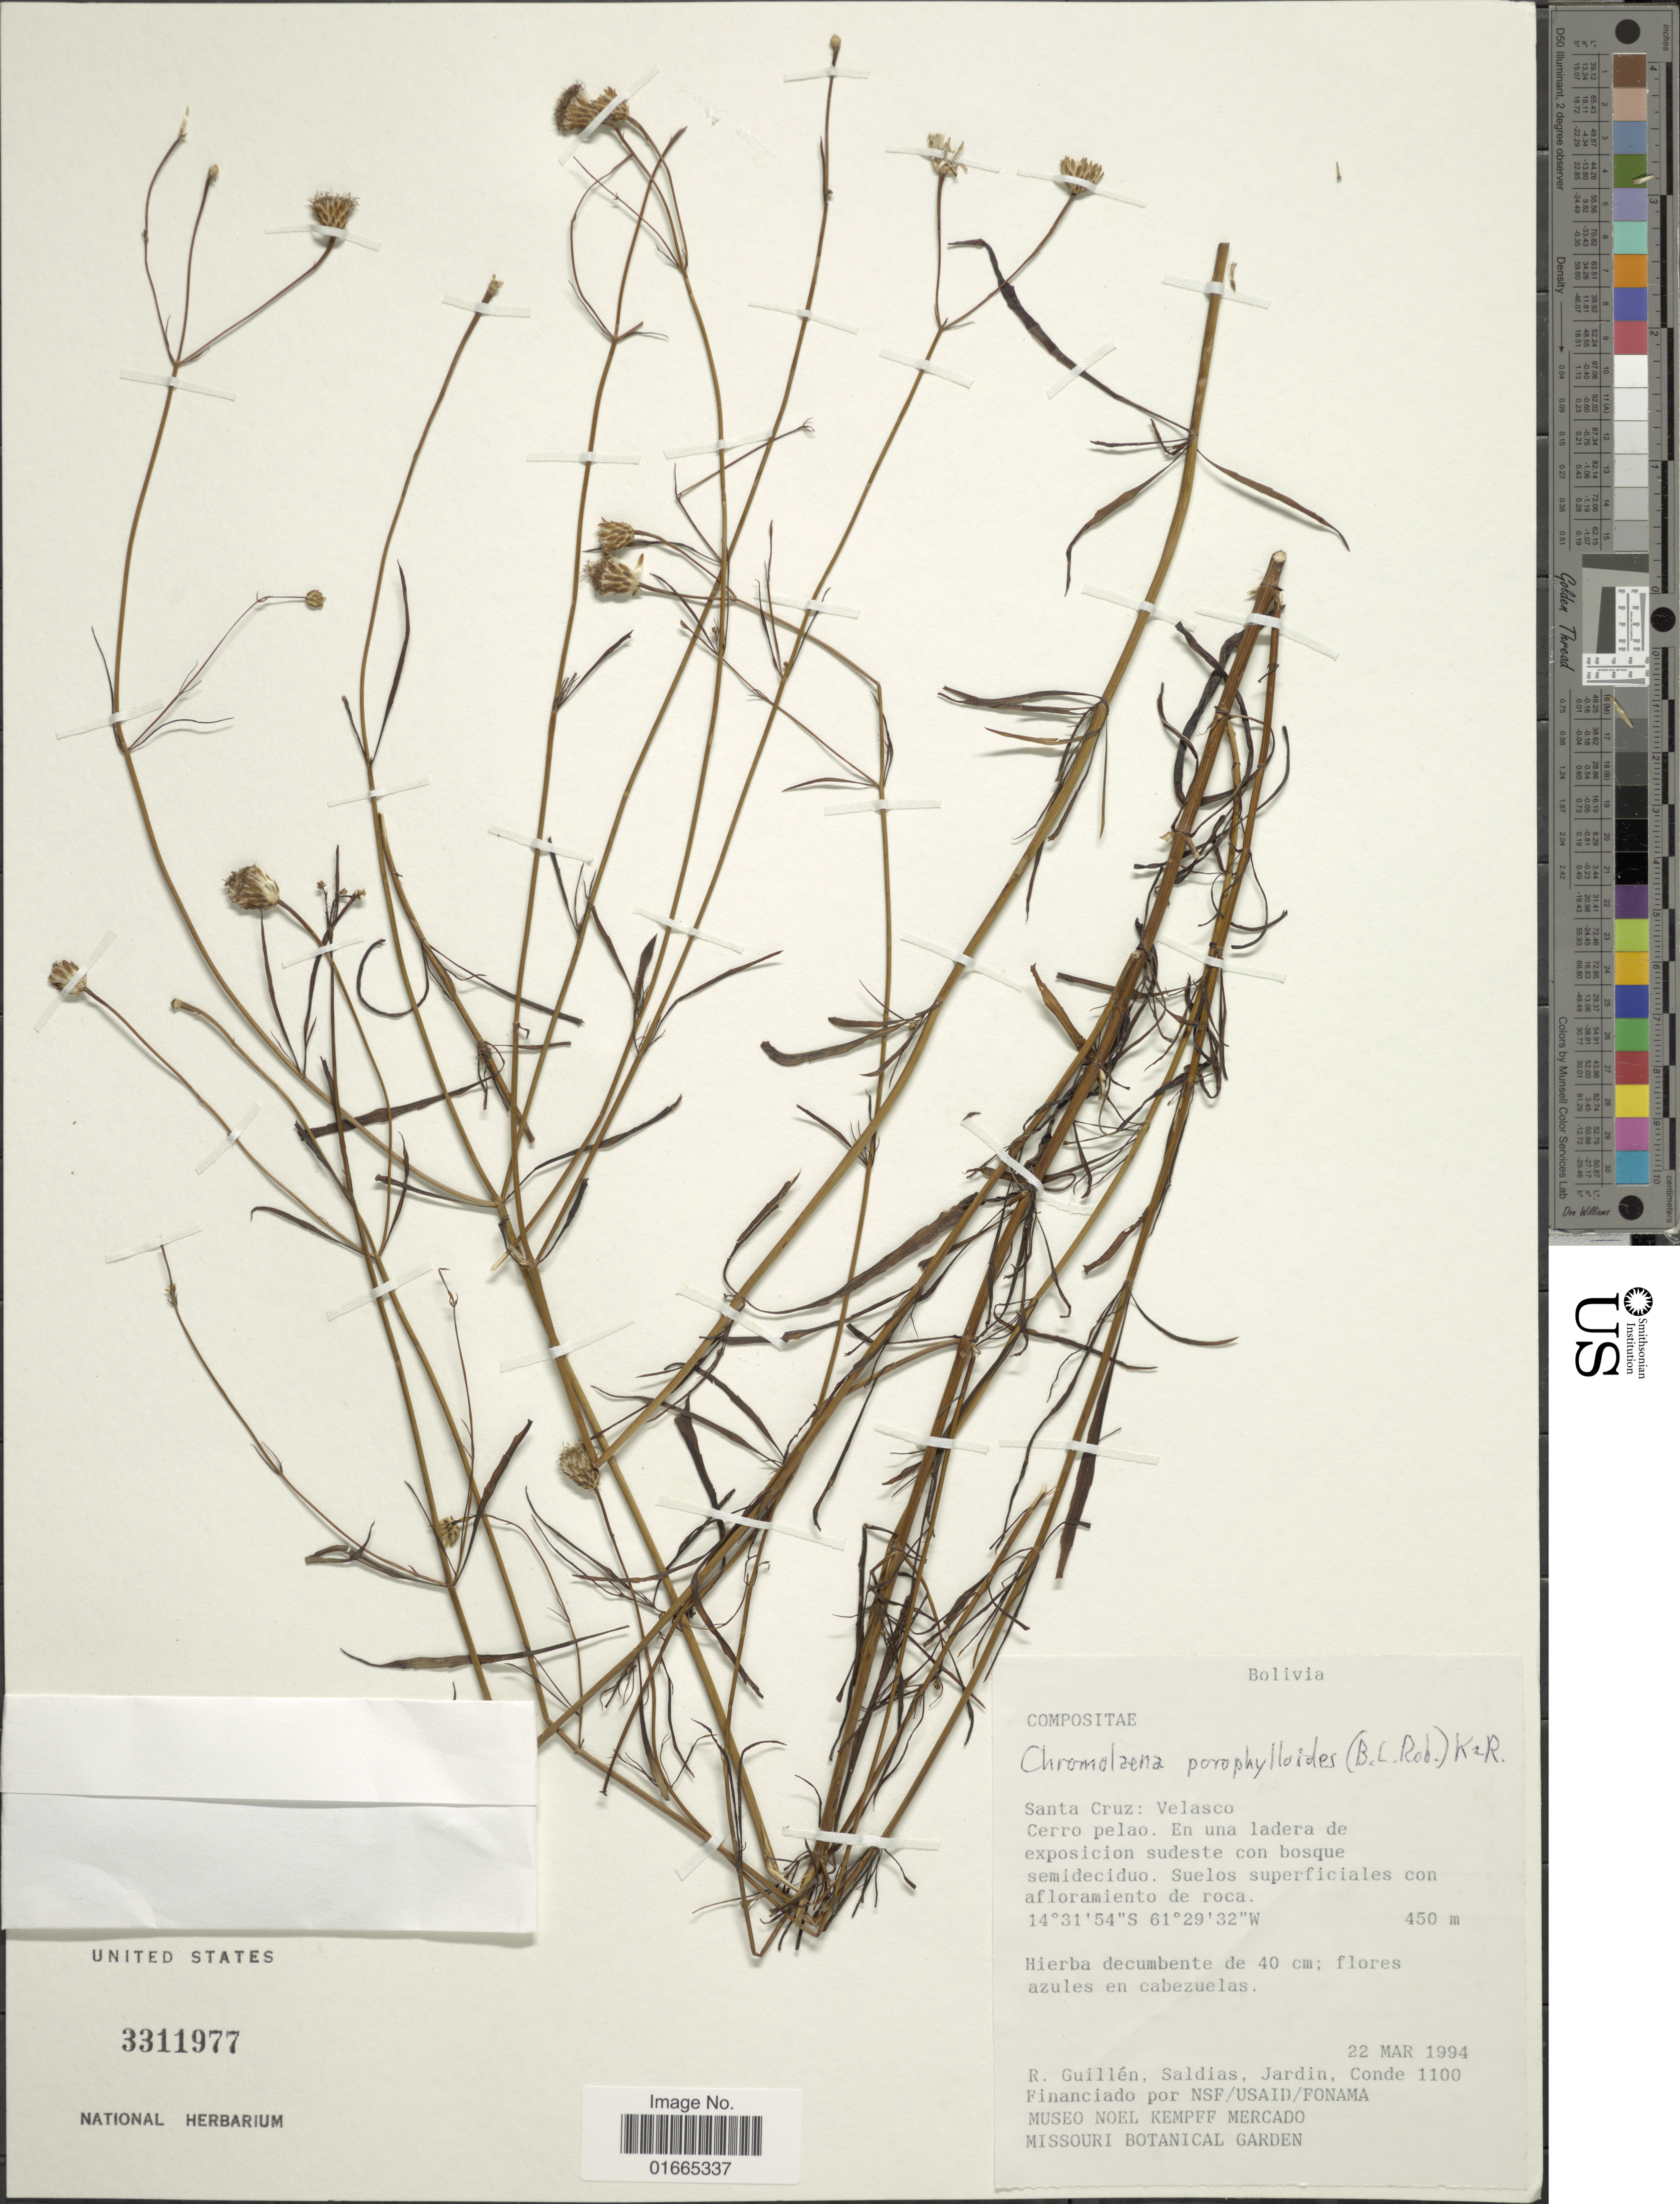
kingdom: Plantae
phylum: Tracheophyta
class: Magnoliopsida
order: Asterales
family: Asteraceae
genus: Praxelis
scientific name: Praxelis chiquitensis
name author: (B.L. Rob.) R.M. King & H. Rob.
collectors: R. Guillen, -. Saldias, -. Jardin & Conde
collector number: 1100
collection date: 1994-03-22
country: Bolivia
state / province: Santa Cruz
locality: Santa Cruz: Velasco. Cerro pelao. En una ladera de exposicion sudeste con bosque semideciduo.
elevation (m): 450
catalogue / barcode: US 3311977